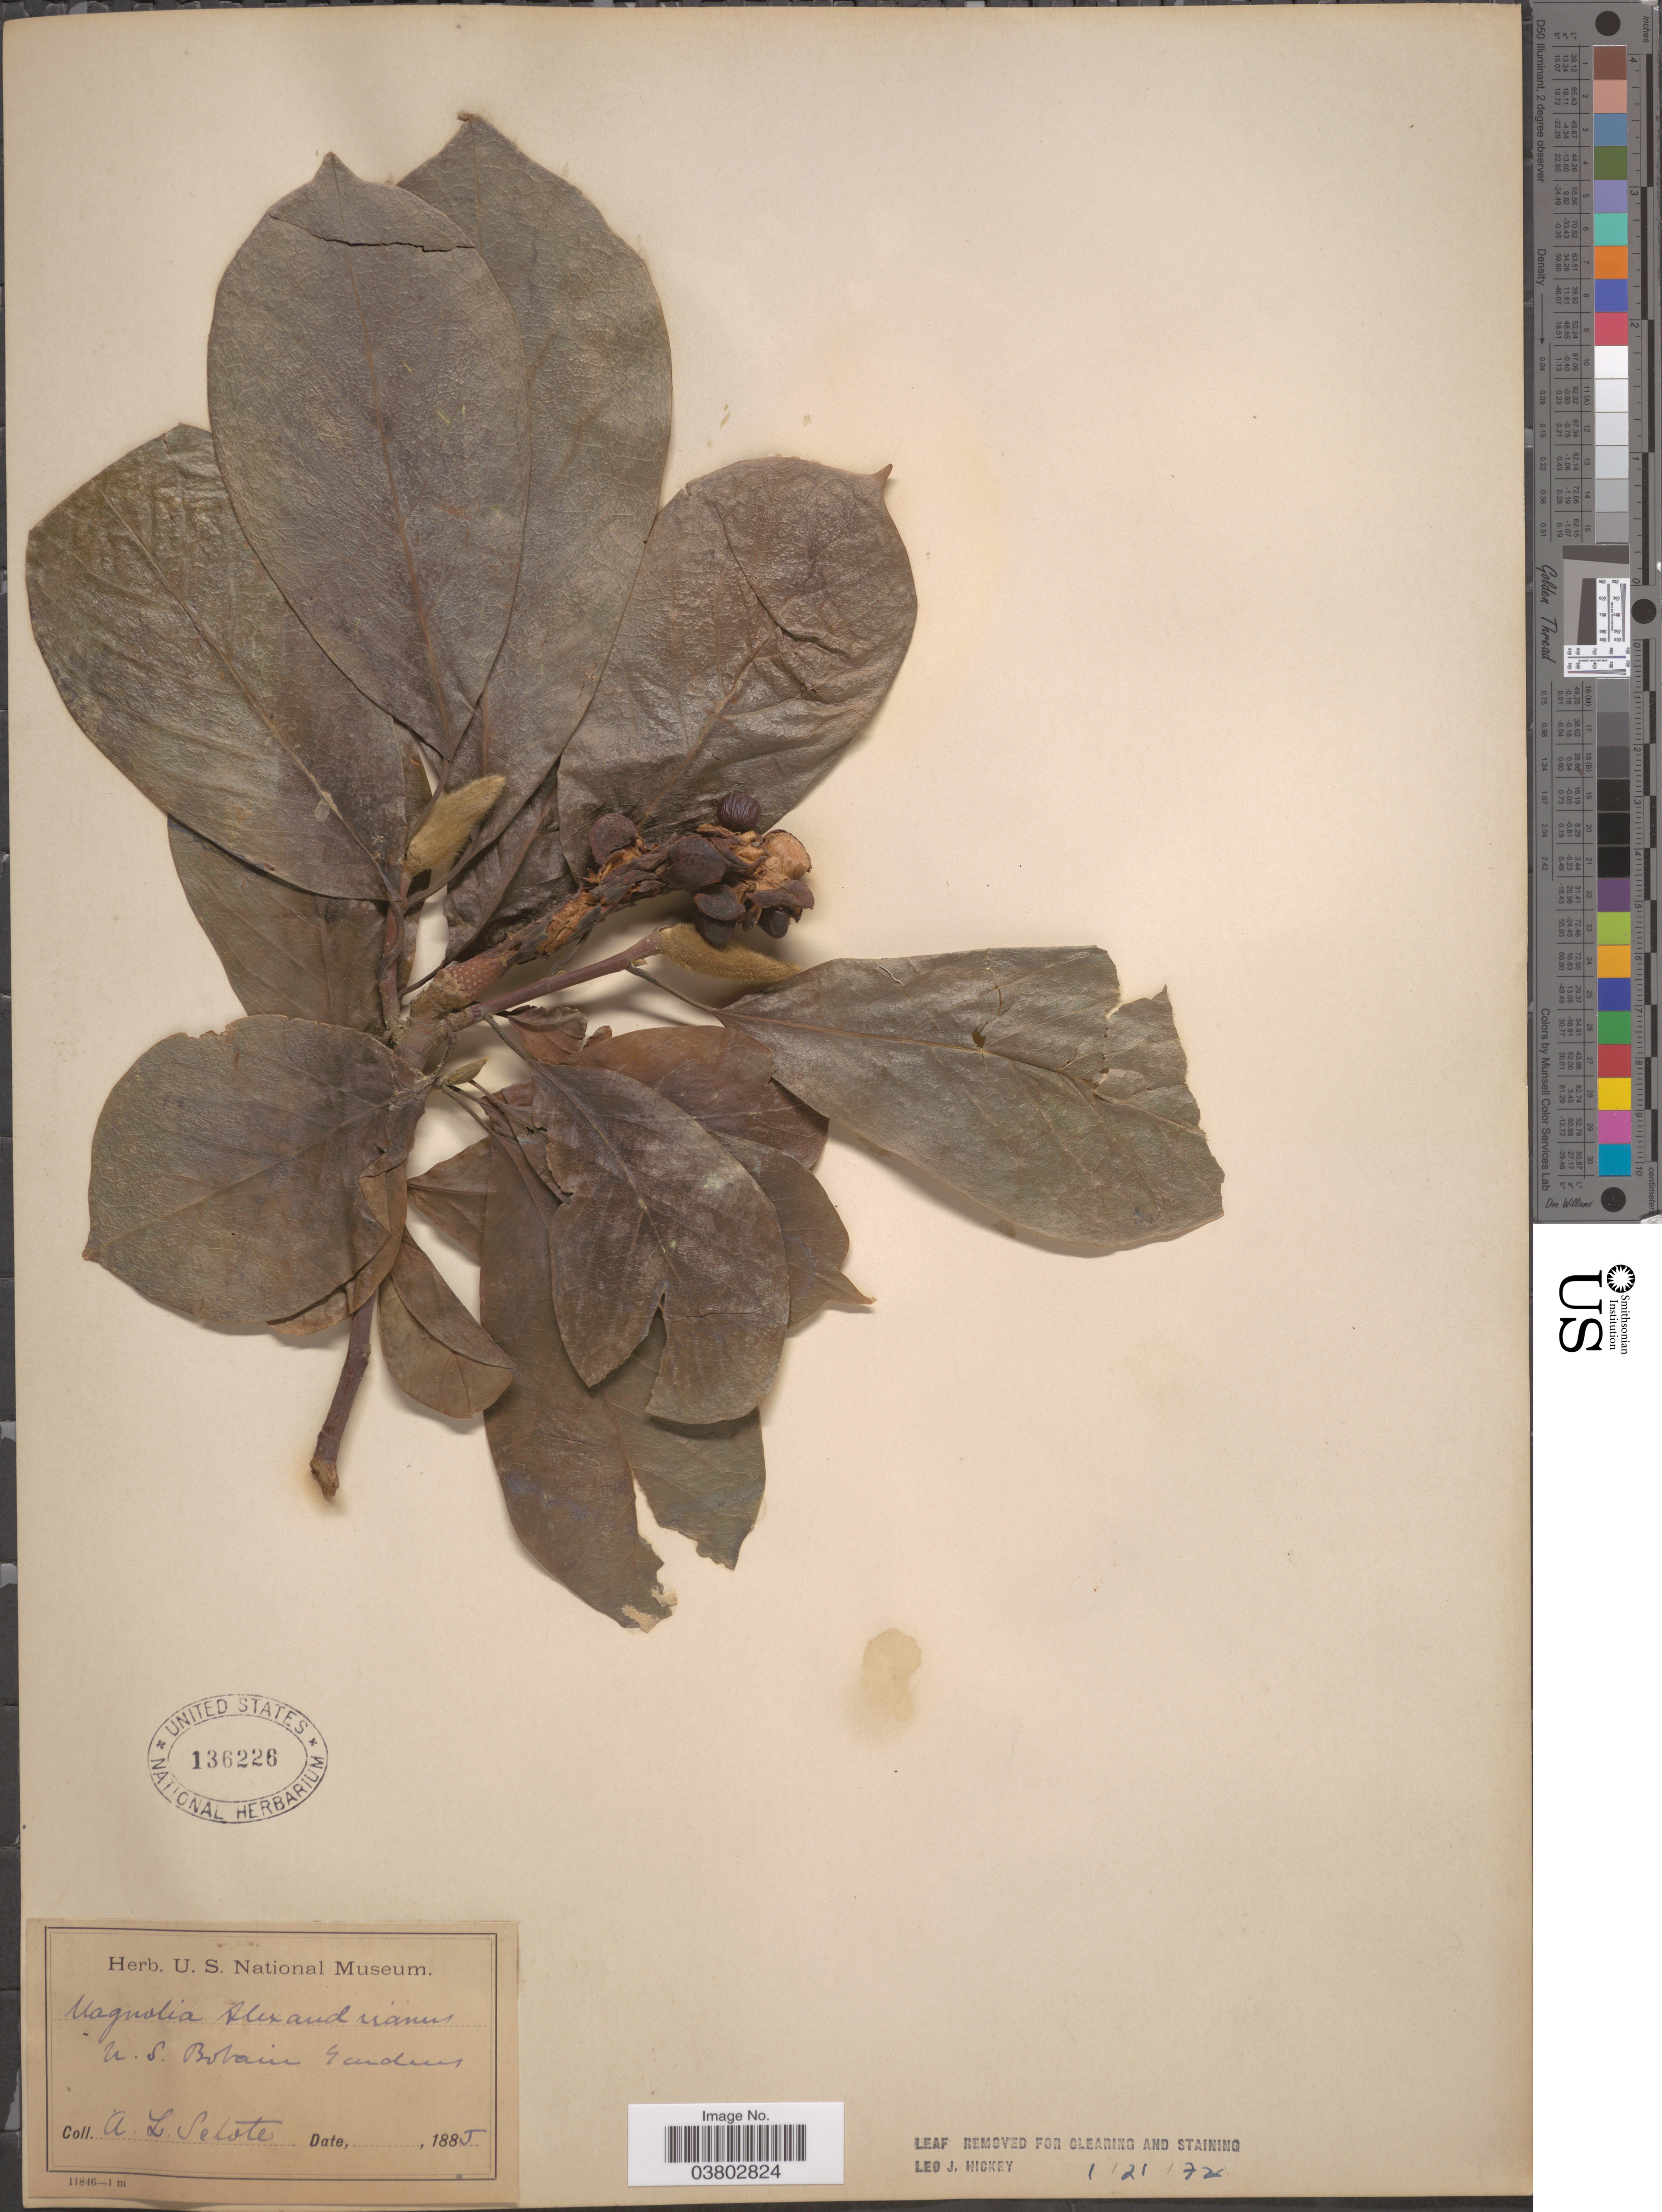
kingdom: Plantae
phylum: Tracheophyta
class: Magnoliopsida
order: Magnoliales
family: Magnoliaceae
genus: Magnolia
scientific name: Magnolia alexandrina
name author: Hort. ex Steud.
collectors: A. Schote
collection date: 1885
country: United States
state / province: District of Columbia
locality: U.S. Botanic Gardens.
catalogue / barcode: US 136226